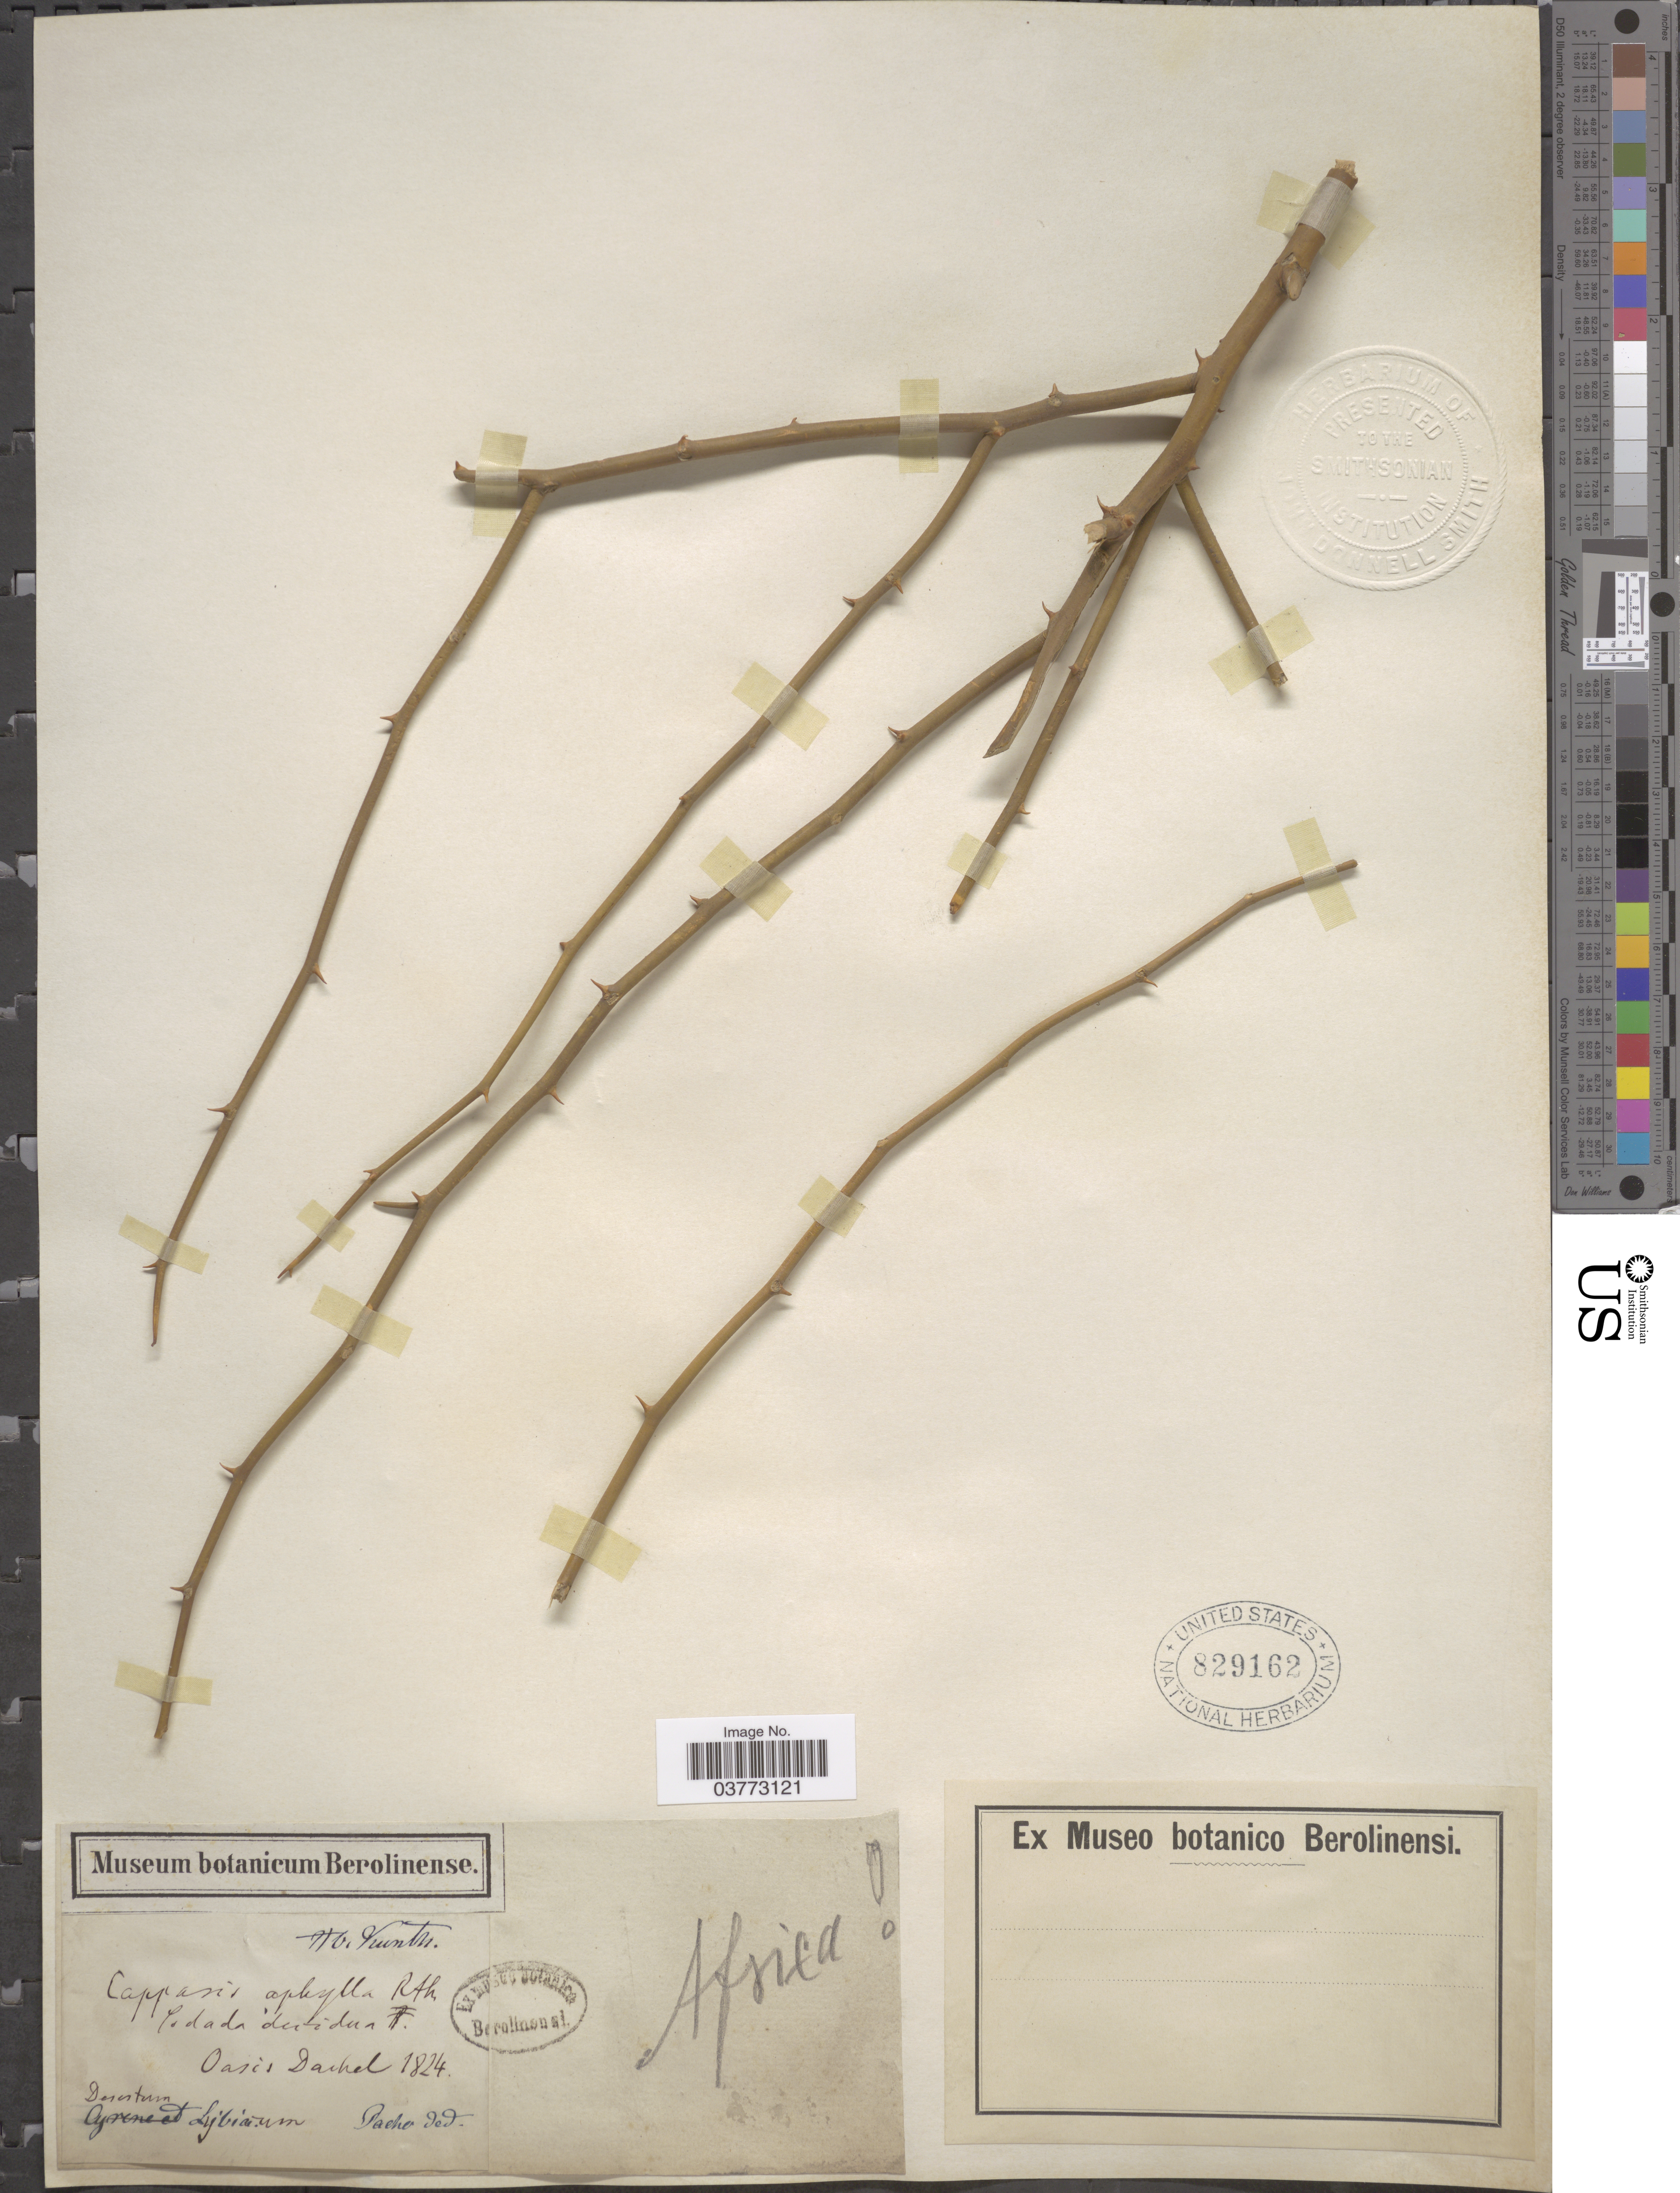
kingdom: Plantae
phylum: Tracheophyta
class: Magnoliopsida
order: Brassicales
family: Capparaceae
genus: Capparis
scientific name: Capparis aphylla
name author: Roth ex Hayne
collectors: Ex herb. Kunth.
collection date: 1824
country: Libya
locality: Oasis Dachel [interpreted]. Desertum Lybiacum.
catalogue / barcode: US 829162